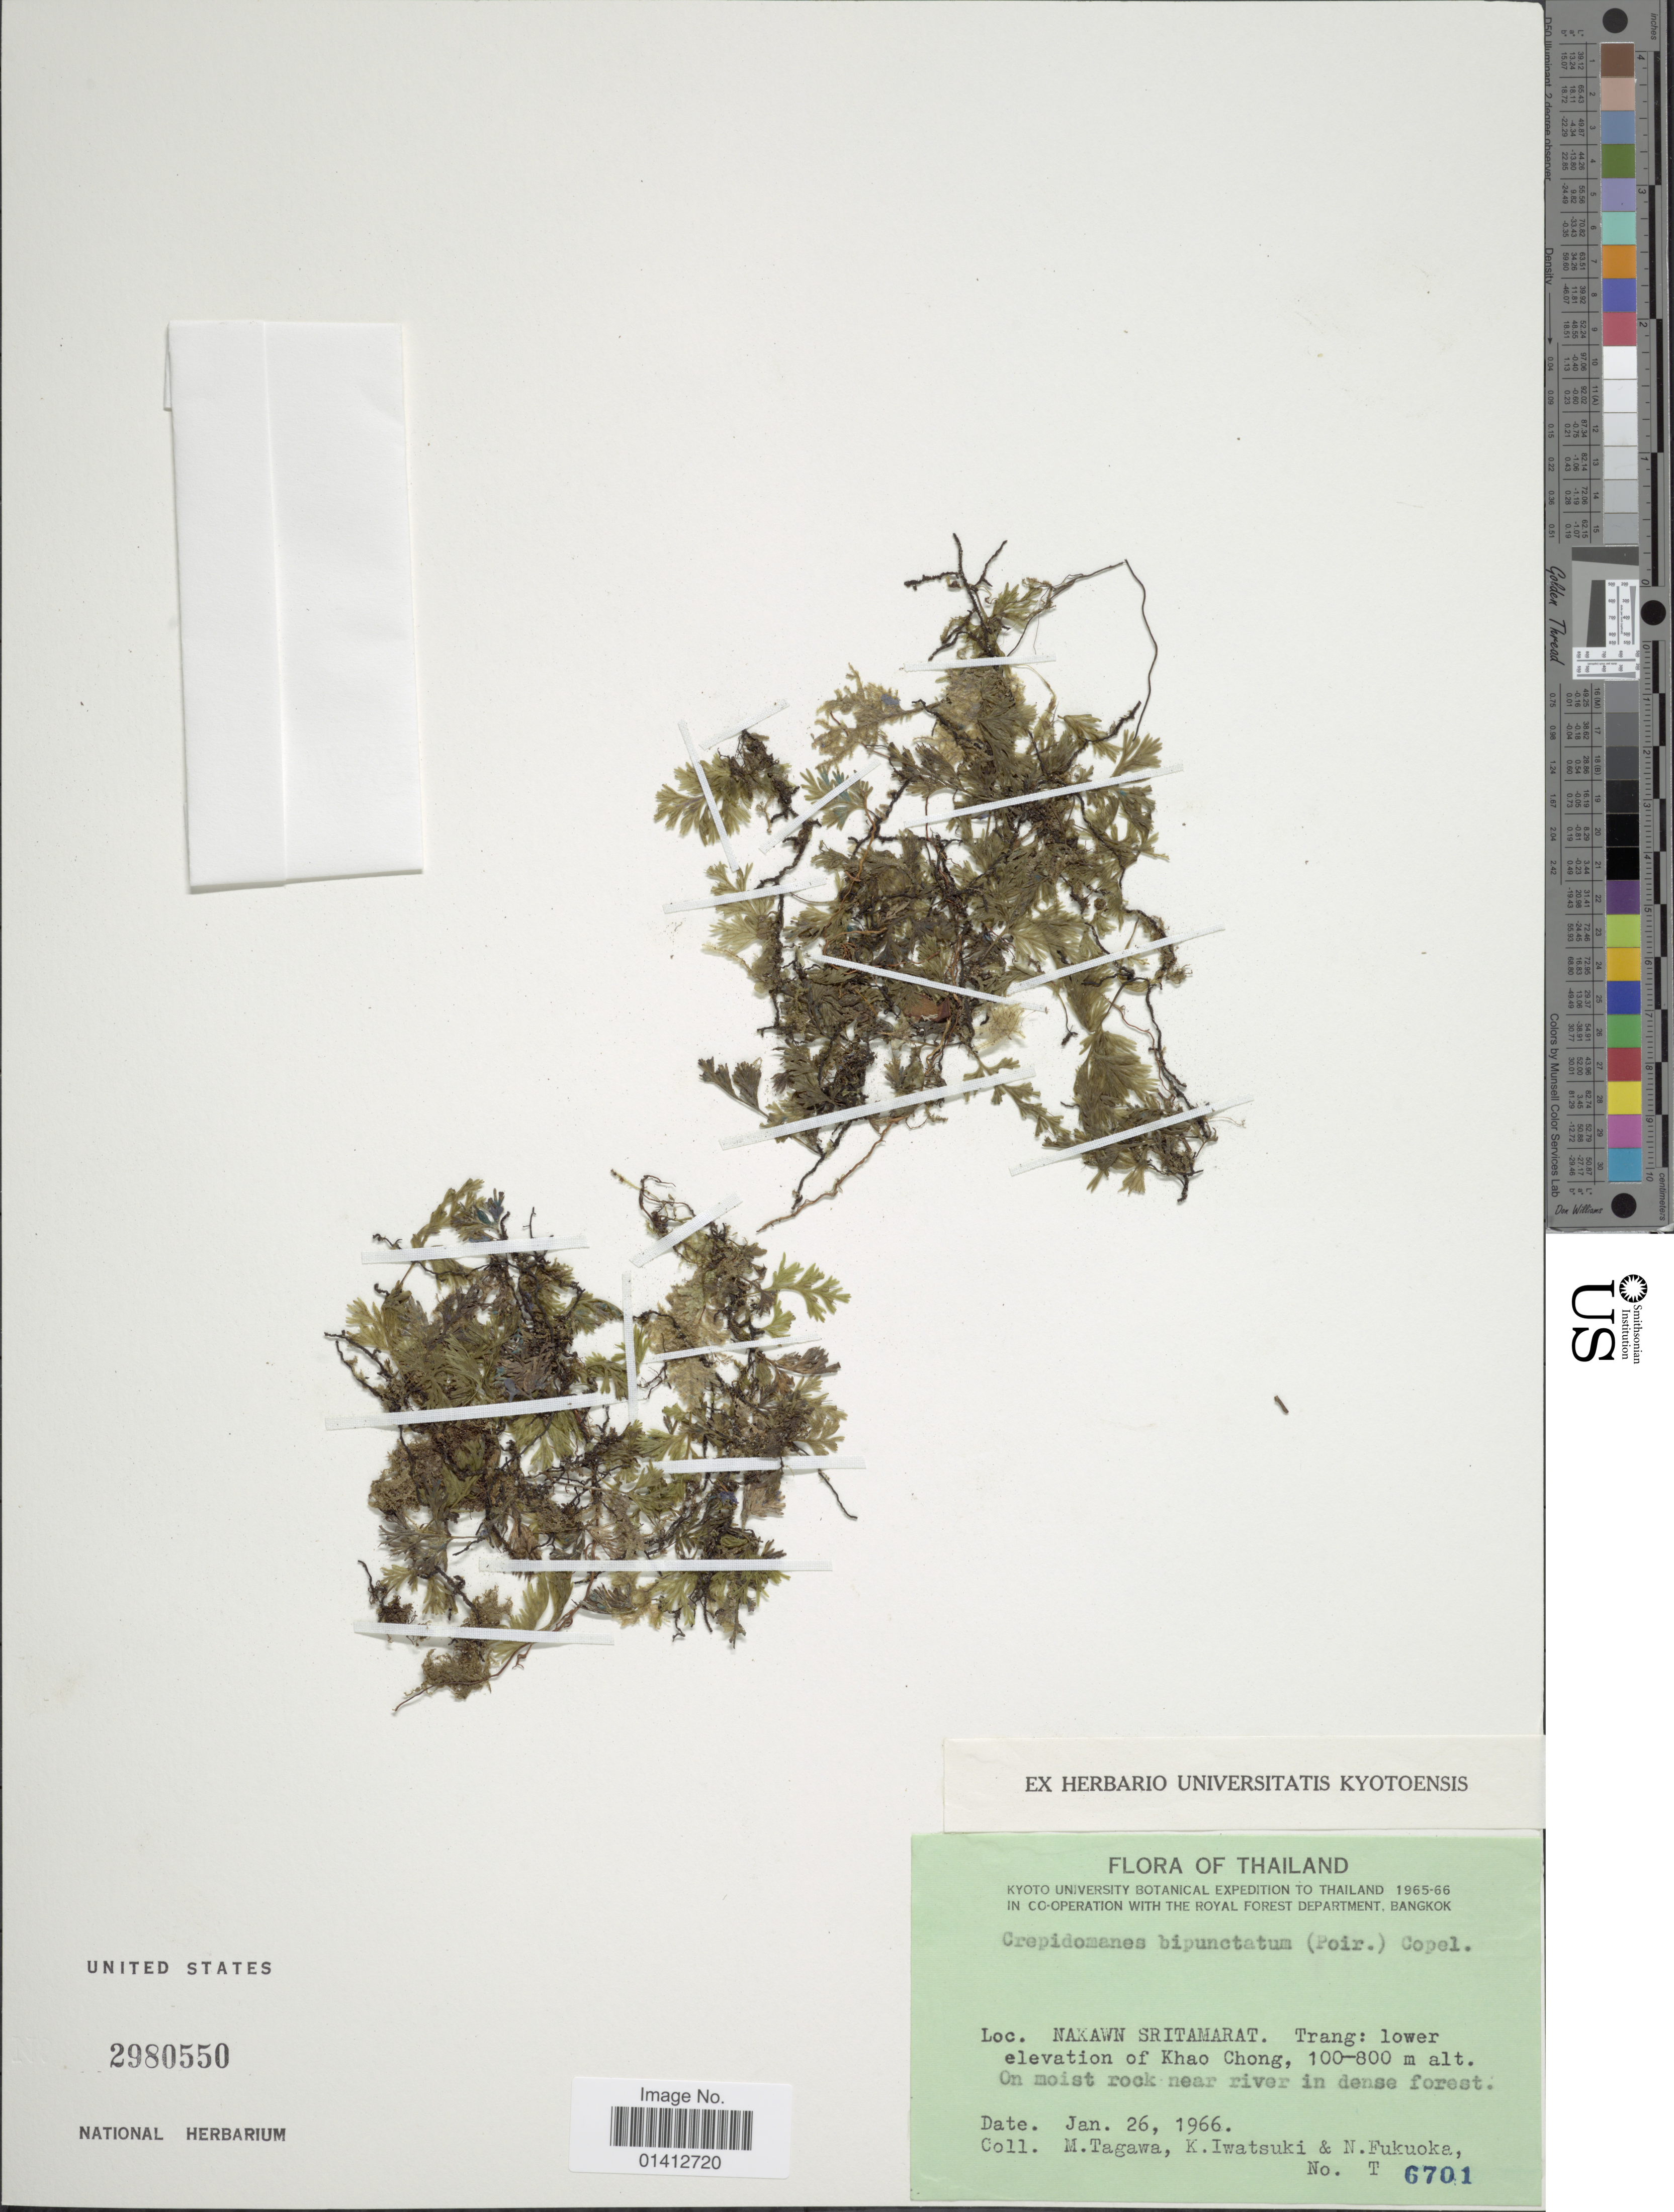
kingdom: Plantae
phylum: Tracheophyta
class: Polypodiopsida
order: Hymenophyllales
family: Hymenophyllaceae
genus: Crepidomanes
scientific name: Crepidomanes bipunctatum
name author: (Poir.) Copel.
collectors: M. Tagawa, K. Iwatsuki & N. Fukuoka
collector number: T 6701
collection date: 1966-01-26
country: Thailand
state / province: Trang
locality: Nakwan Sritamarat, lower elevation of Khao Chong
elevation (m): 100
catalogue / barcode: US 2980550